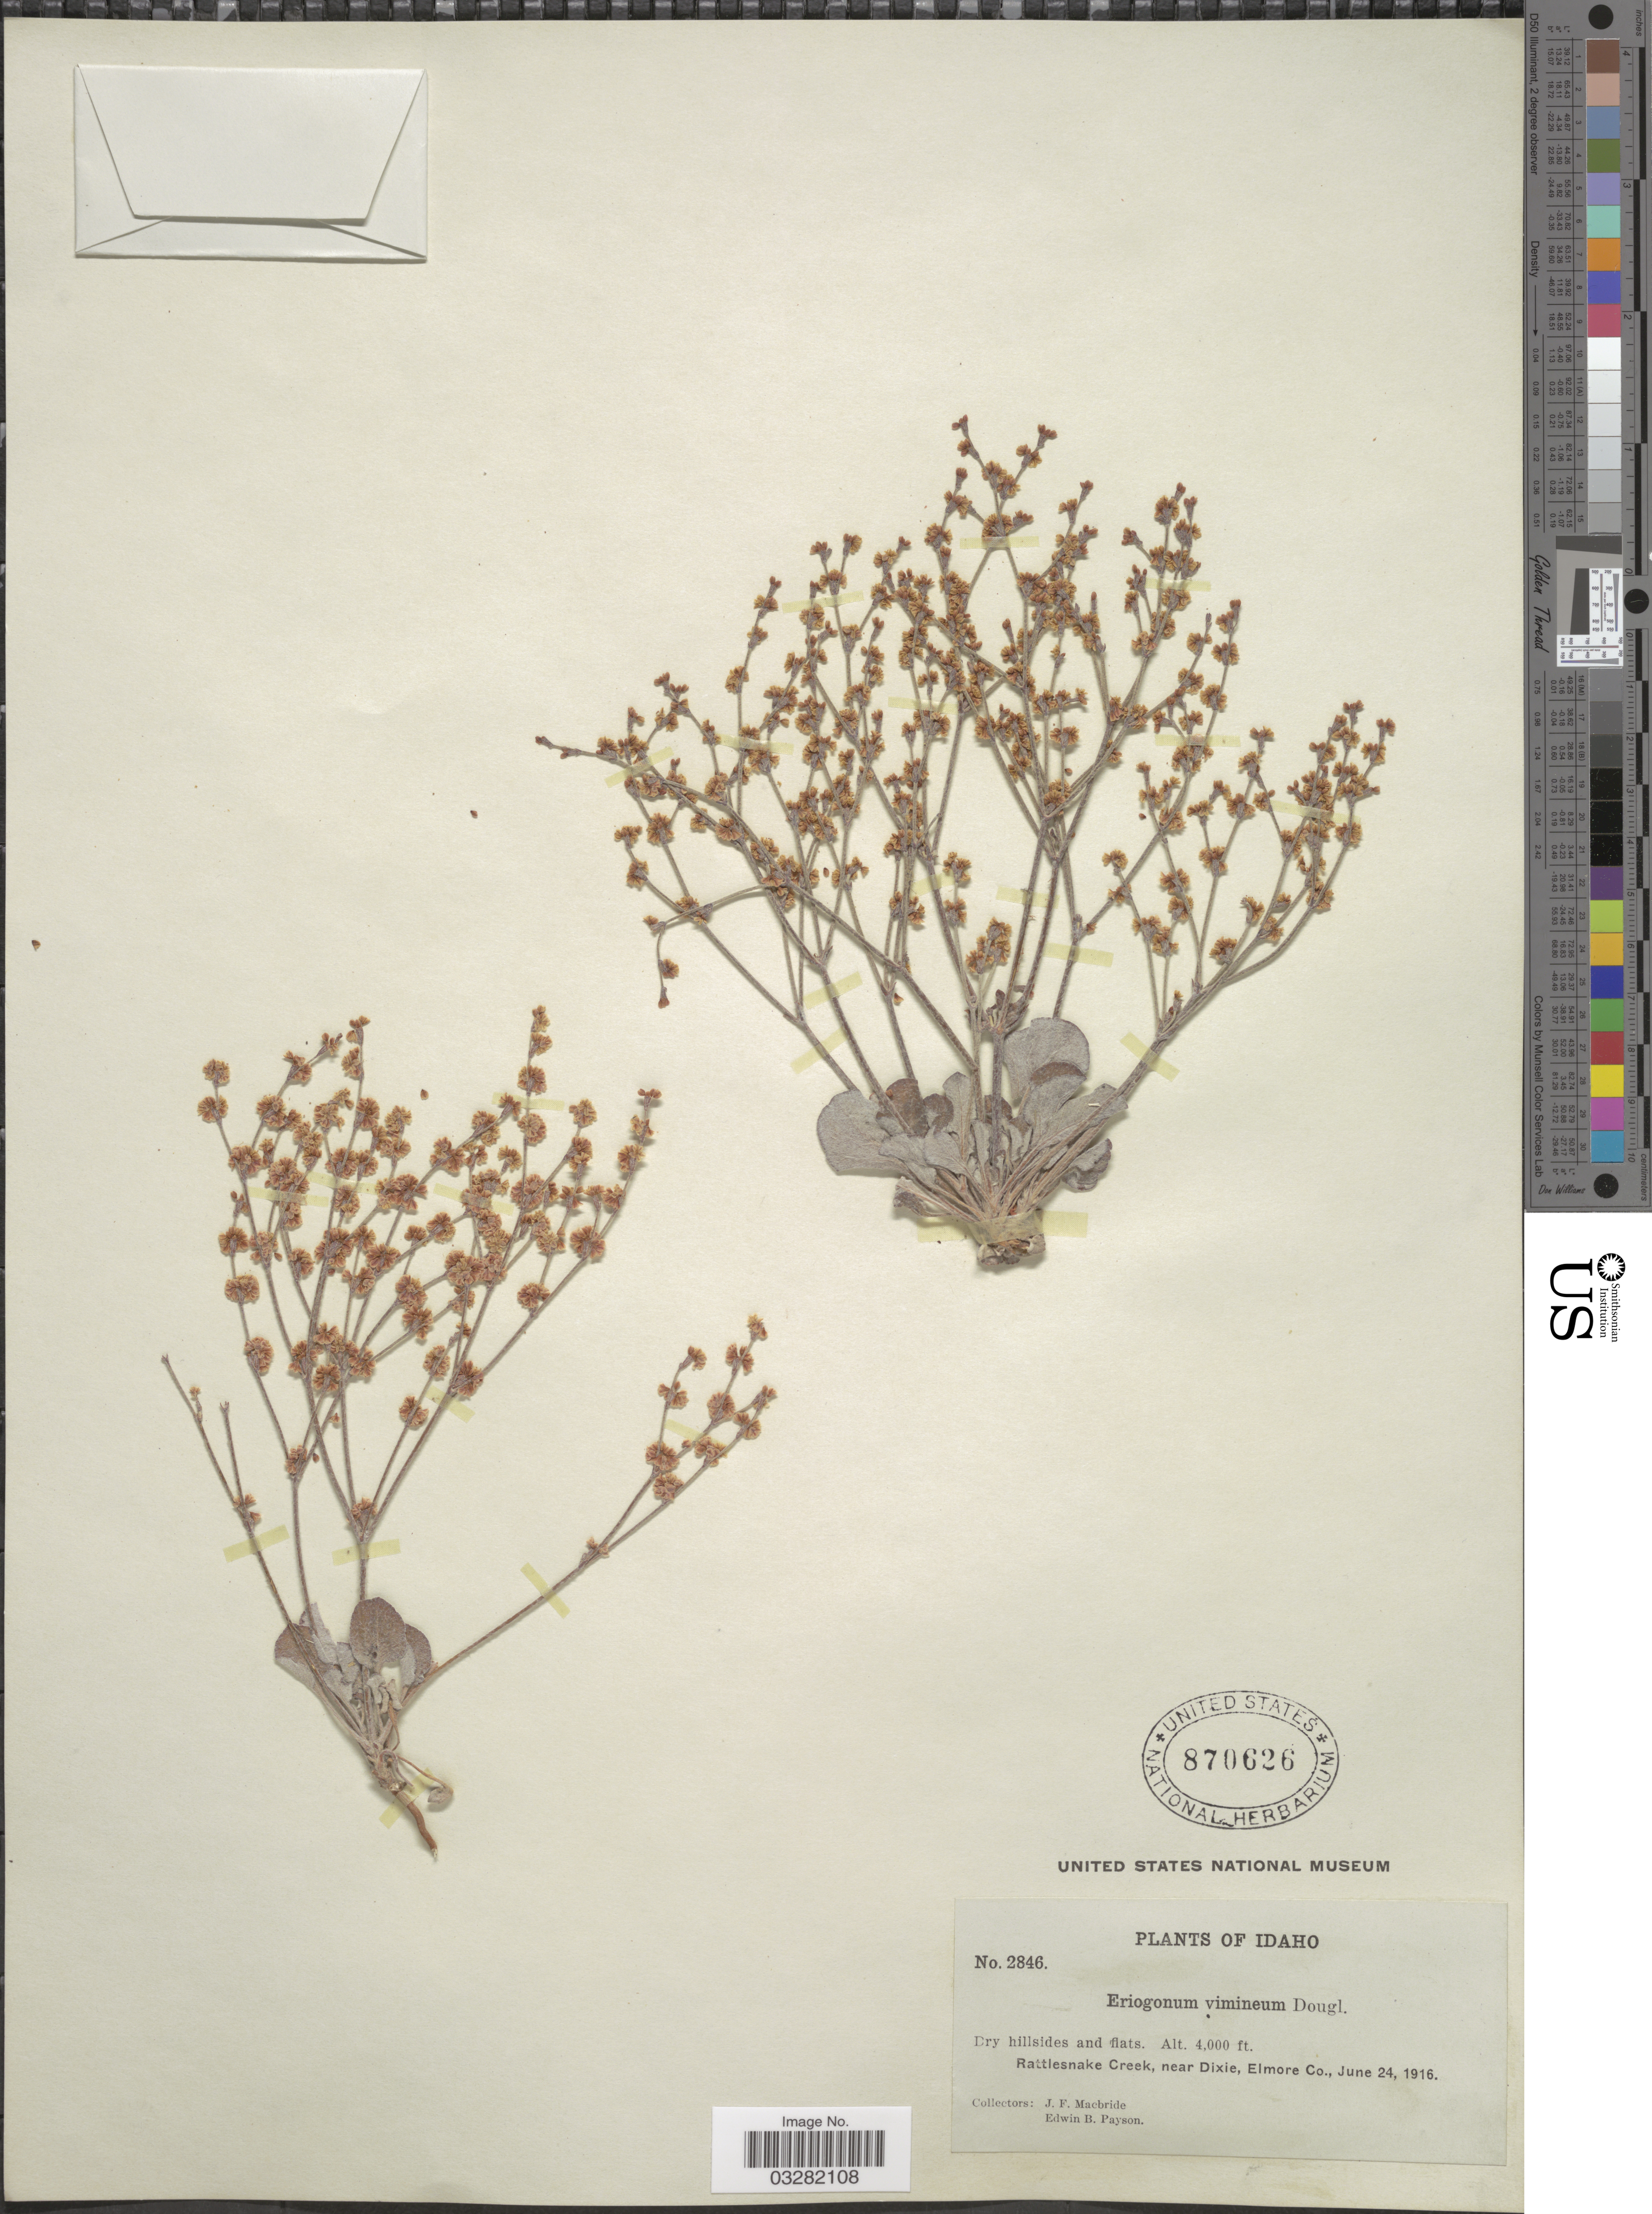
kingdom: Plantae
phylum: Tracheophyta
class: Magnoliopsida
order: Caryophyllales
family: Polygonaceae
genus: Eriogonum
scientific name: Eriogonum vimineum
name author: Douglas ex Benth.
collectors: J. F. Macbride & E. B. Payson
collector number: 2846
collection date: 1916-06-24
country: United States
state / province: Idaho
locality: Rattlesnake Creek, near Dixie, Elmore Co.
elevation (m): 1219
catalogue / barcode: US 870626